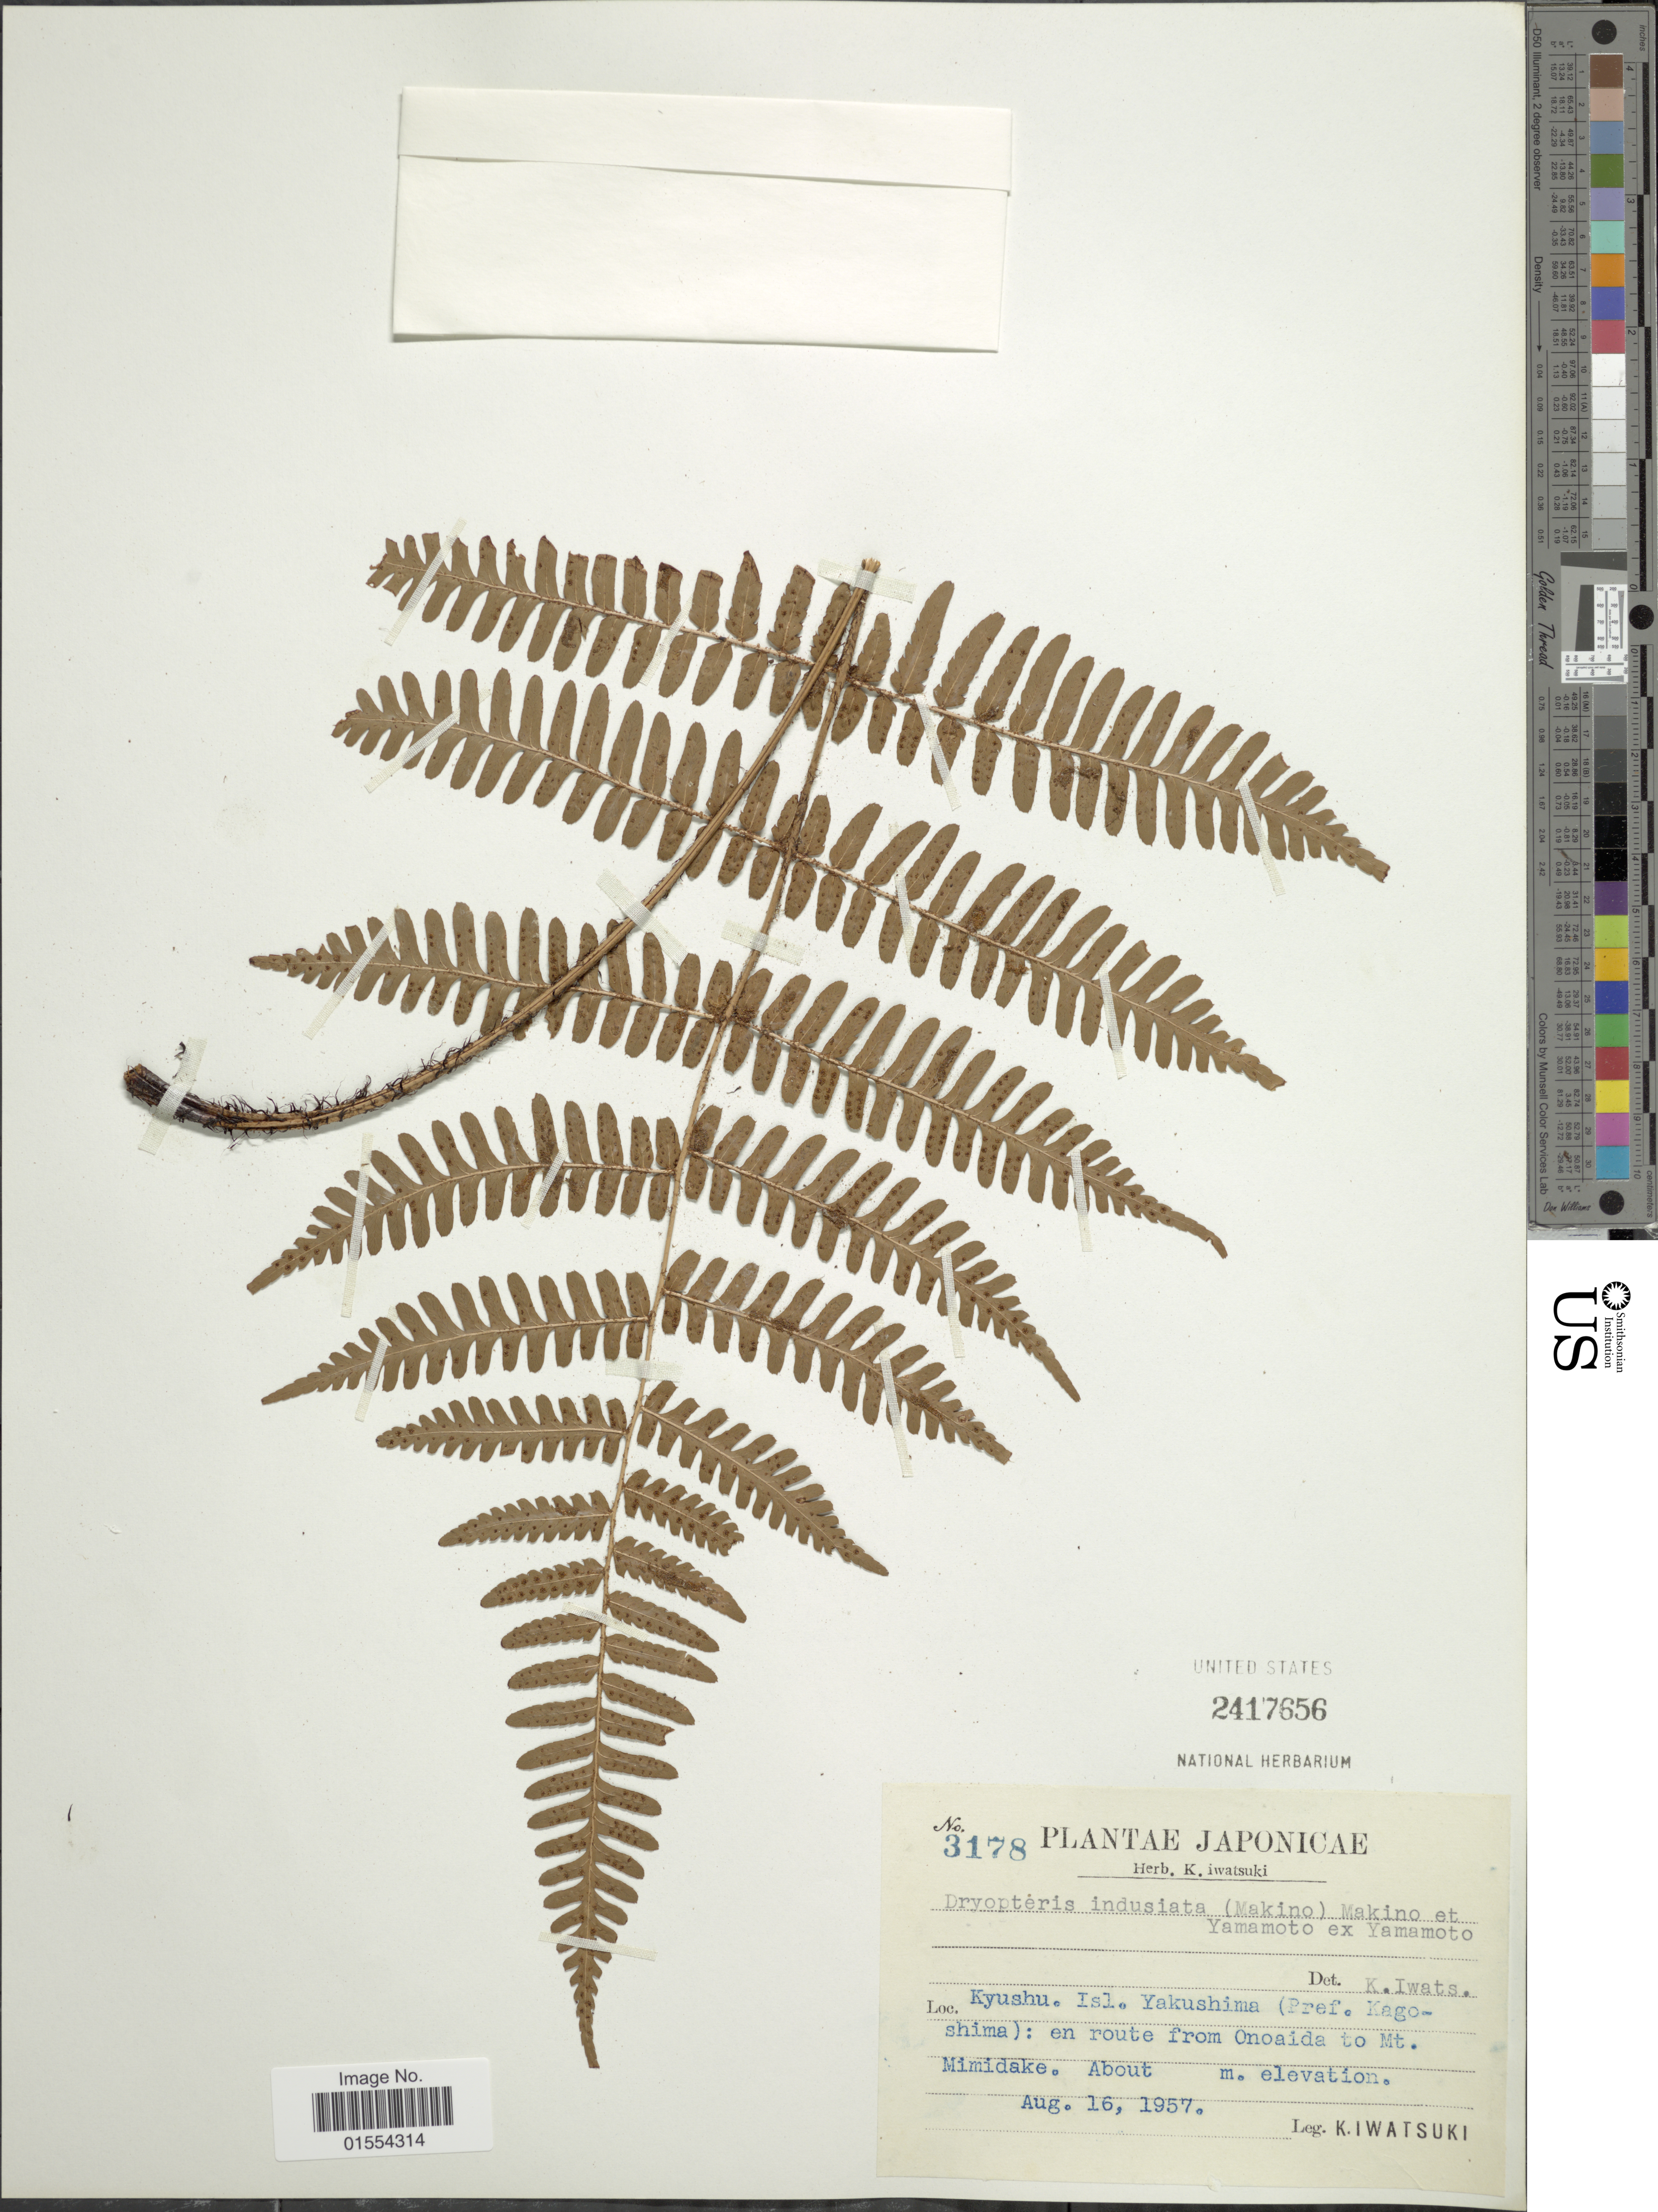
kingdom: Plantae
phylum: Tracheophyta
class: Polypodiopsida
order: Polypodiales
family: Dryopteridaceae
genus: Dryopteris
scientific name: Dryopteris indusiata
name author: (Makino) Makino & Yamam.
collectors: K. Iwatsuki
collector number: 3178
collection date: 1957-08-16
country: Japan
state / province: Kagosima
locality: Japonicae, Kyushu. Isl. Yakushima (Pref. Kagoshima): en route from Onoaida to Mt. Mimidake.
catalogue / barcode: US 2417656